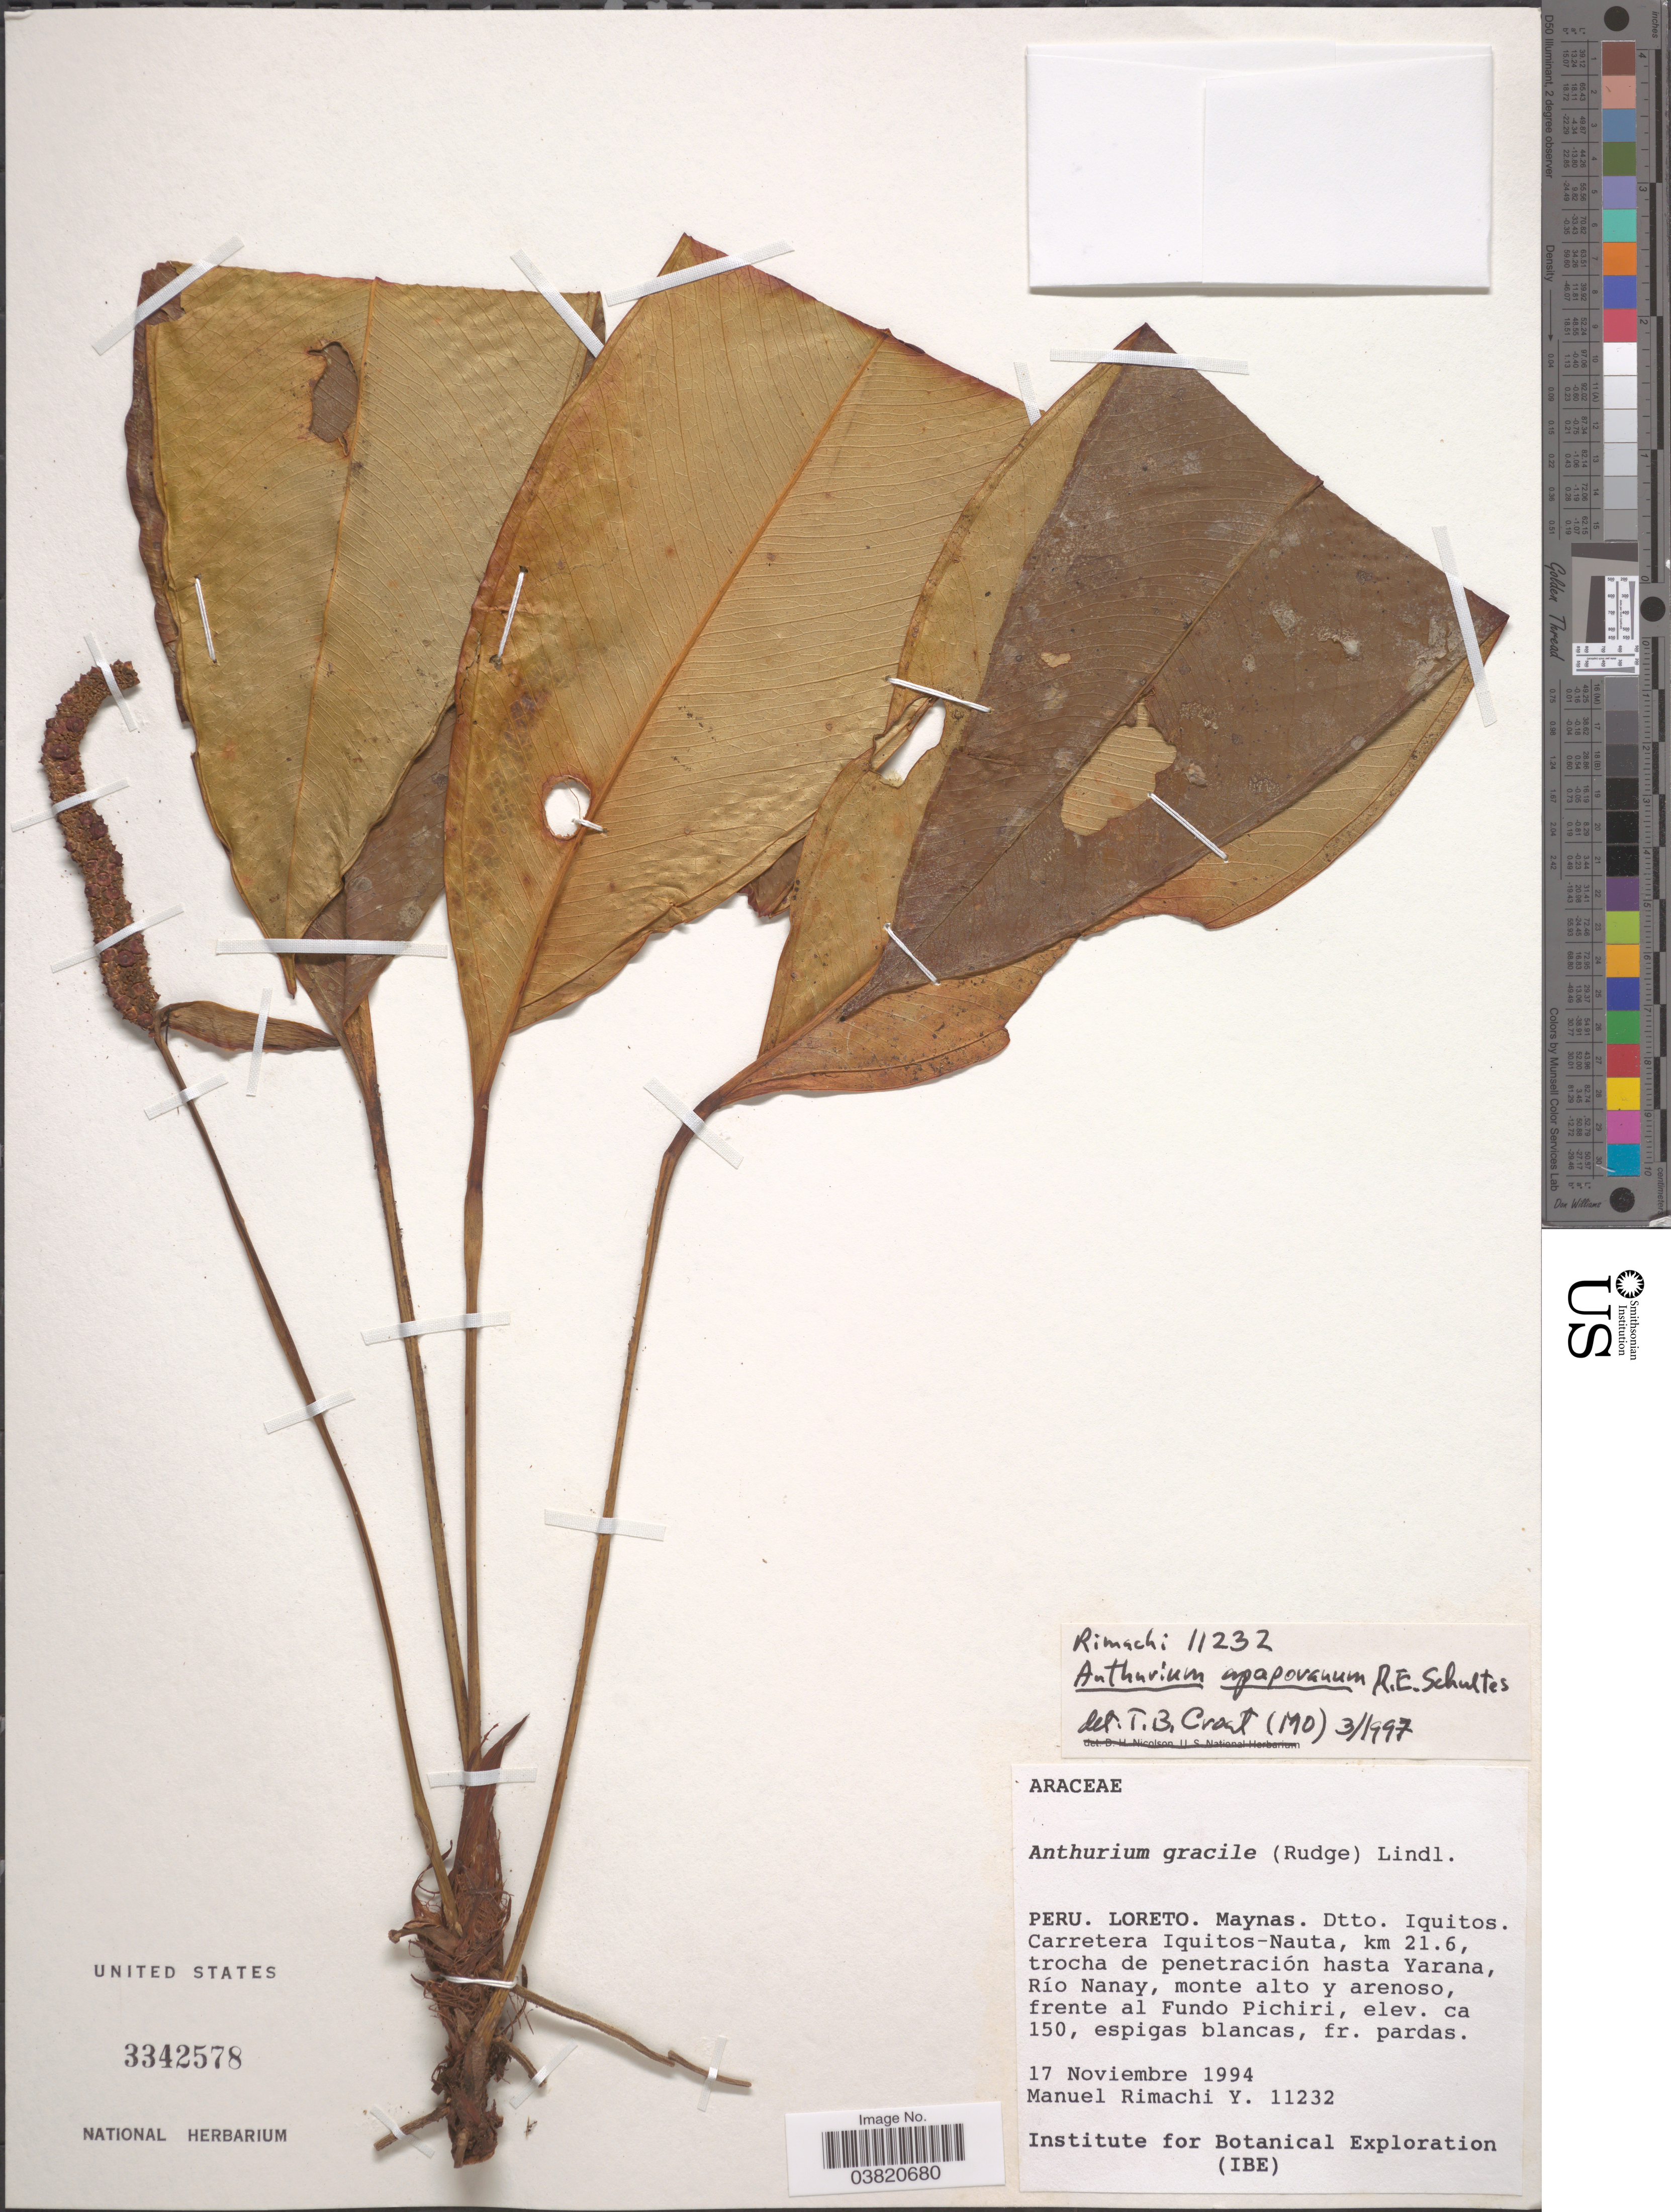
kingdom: Plantae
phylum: Tracheophyta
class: Liliopsida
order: Alismatales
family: Araceae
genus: Anthurium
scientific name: Anthurium apaporanum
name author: R.E. Schult.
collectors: M. Rimachi Y.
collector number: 11232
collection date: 1994-11-17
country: Peru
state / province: Loreto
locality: Maynas. Dtto. Iquitos. Carretera Iquitos-Nauta, km 21.6, trocha de penetración hasta Yarana, Río Nanay, frente al Fundo Pichiri.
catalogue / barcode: US 3342578